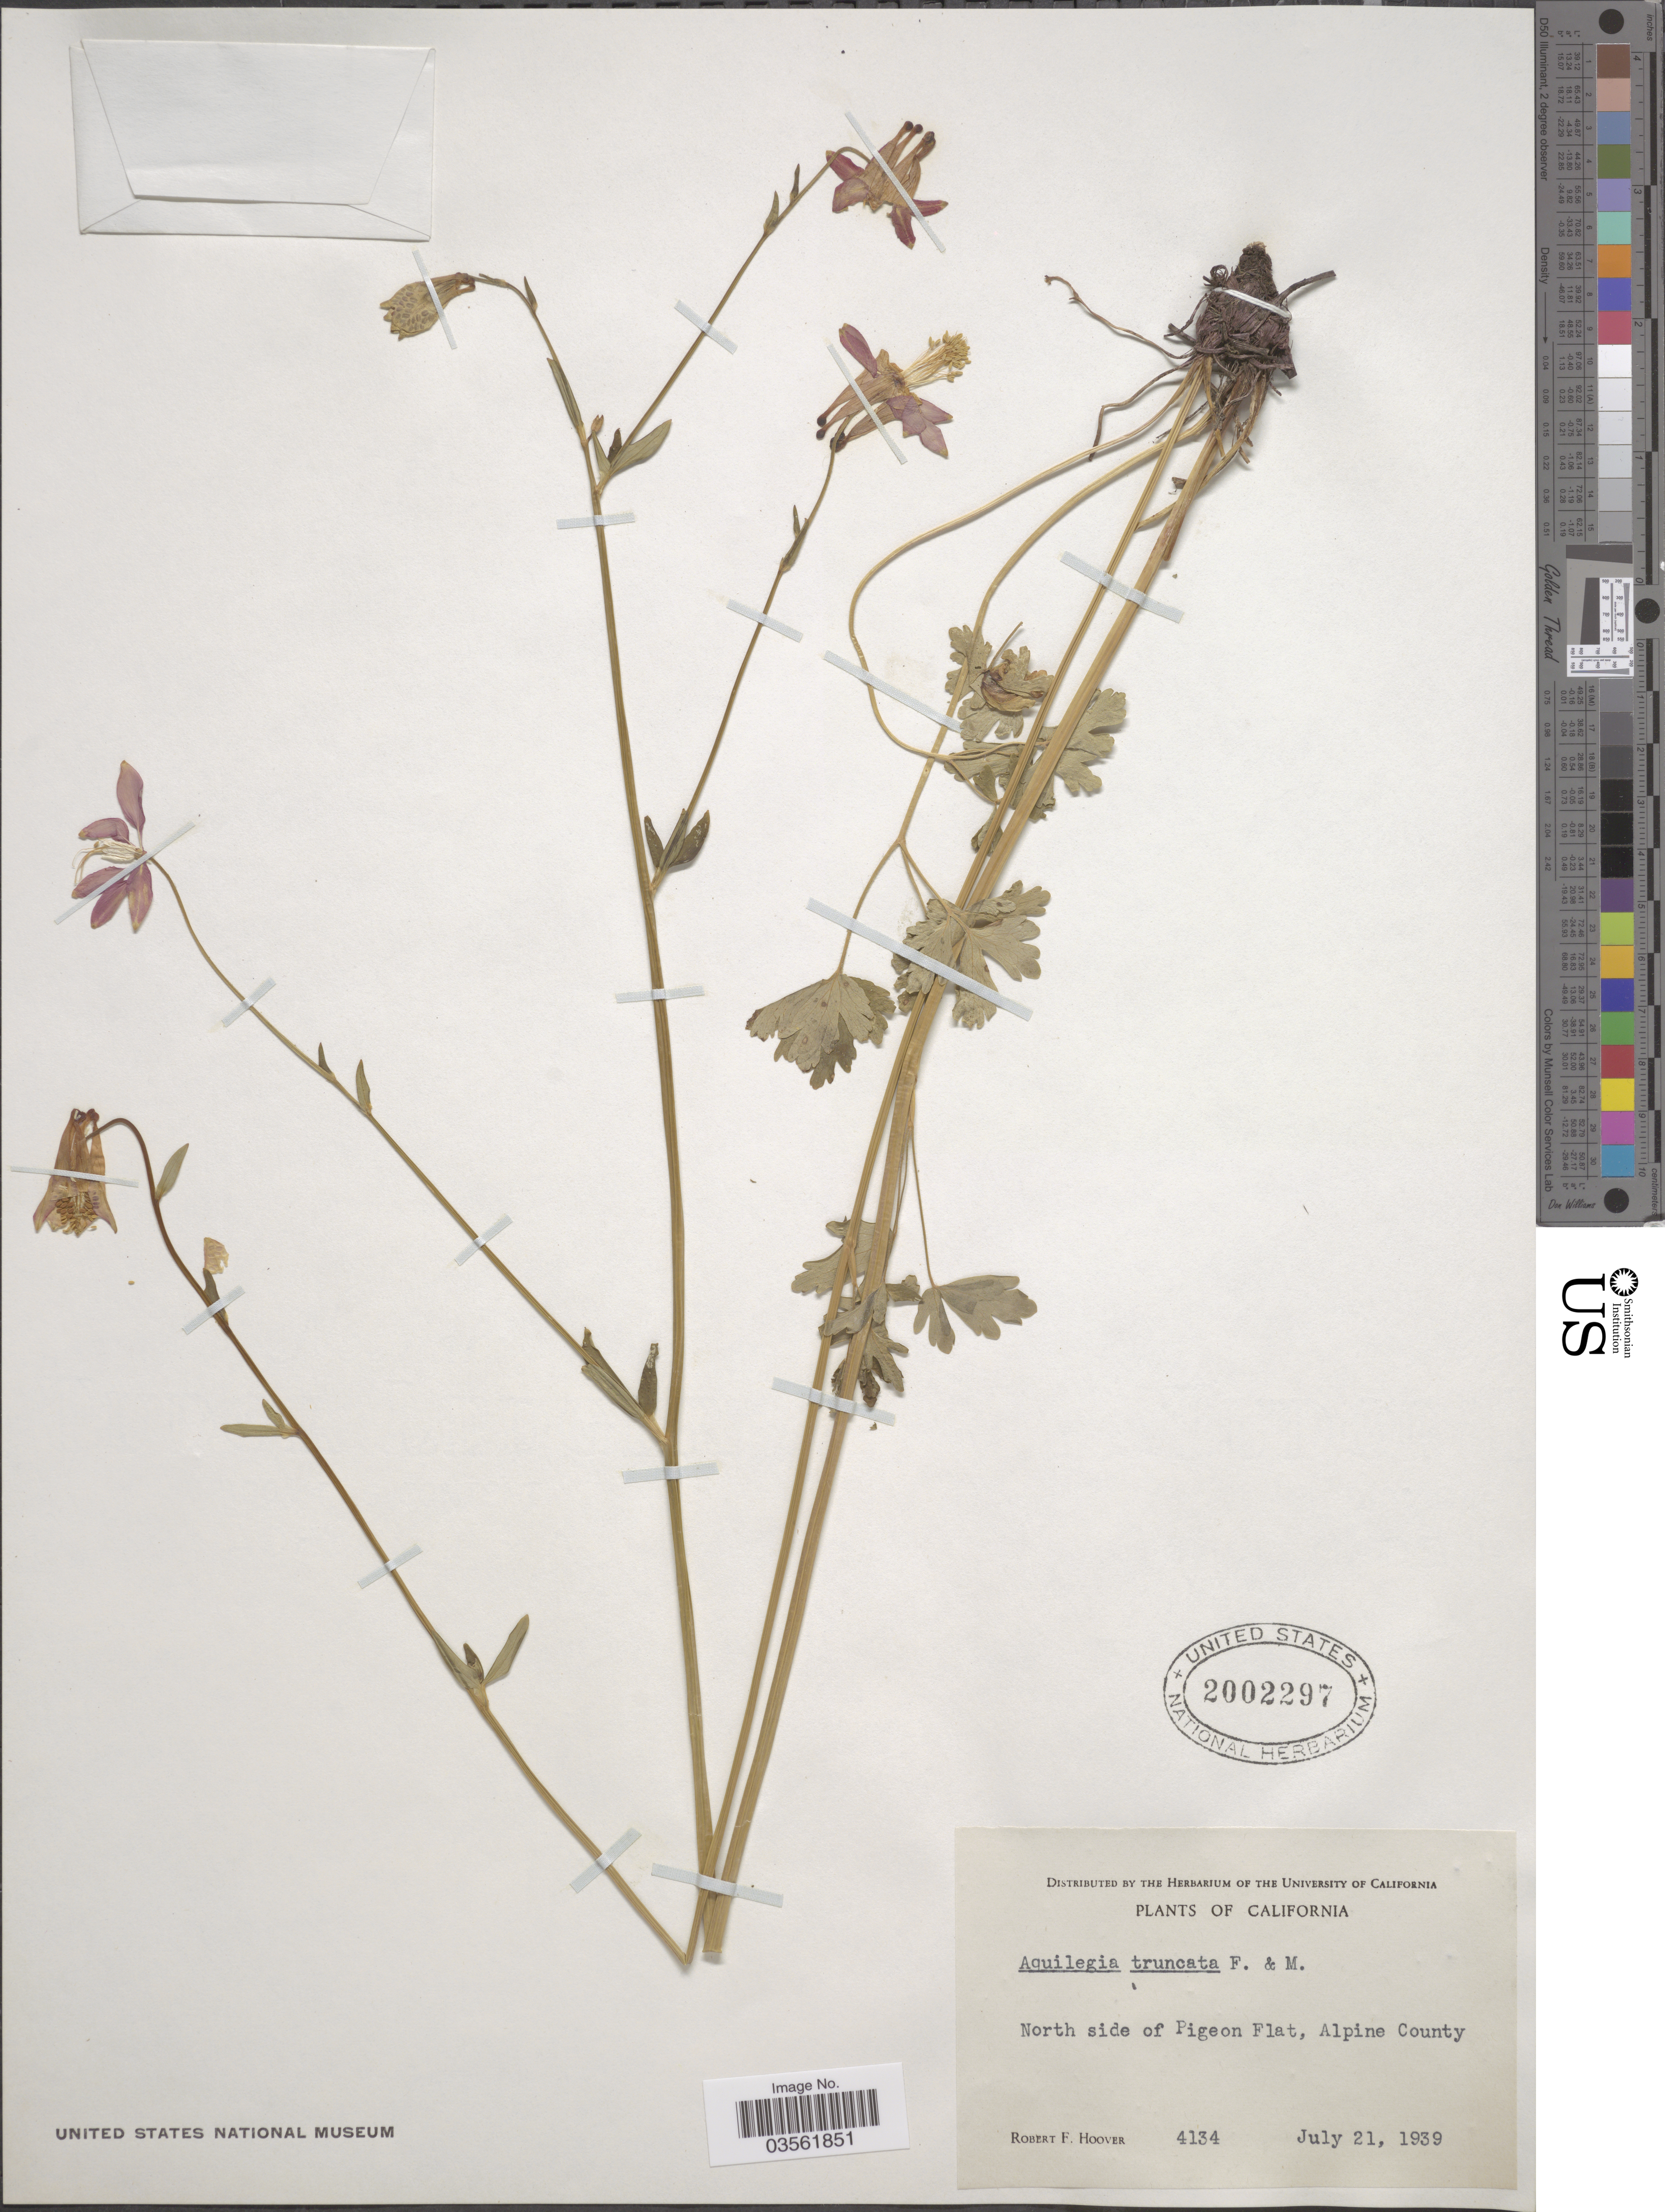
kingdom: Plantae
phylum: Tracheophyta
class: Magnoliopsida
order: Ranunculales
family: Ranunculaceae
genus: Aquilegia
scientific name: Aquilegia truncata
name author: Fisch. & C.A. Mey.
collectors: R. F. Hoover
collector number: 4134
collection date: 1939-07-21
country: United States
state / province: California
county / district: Alpine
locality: North side of Pigeon Flat, Alpine County.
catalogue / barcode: US 2002297